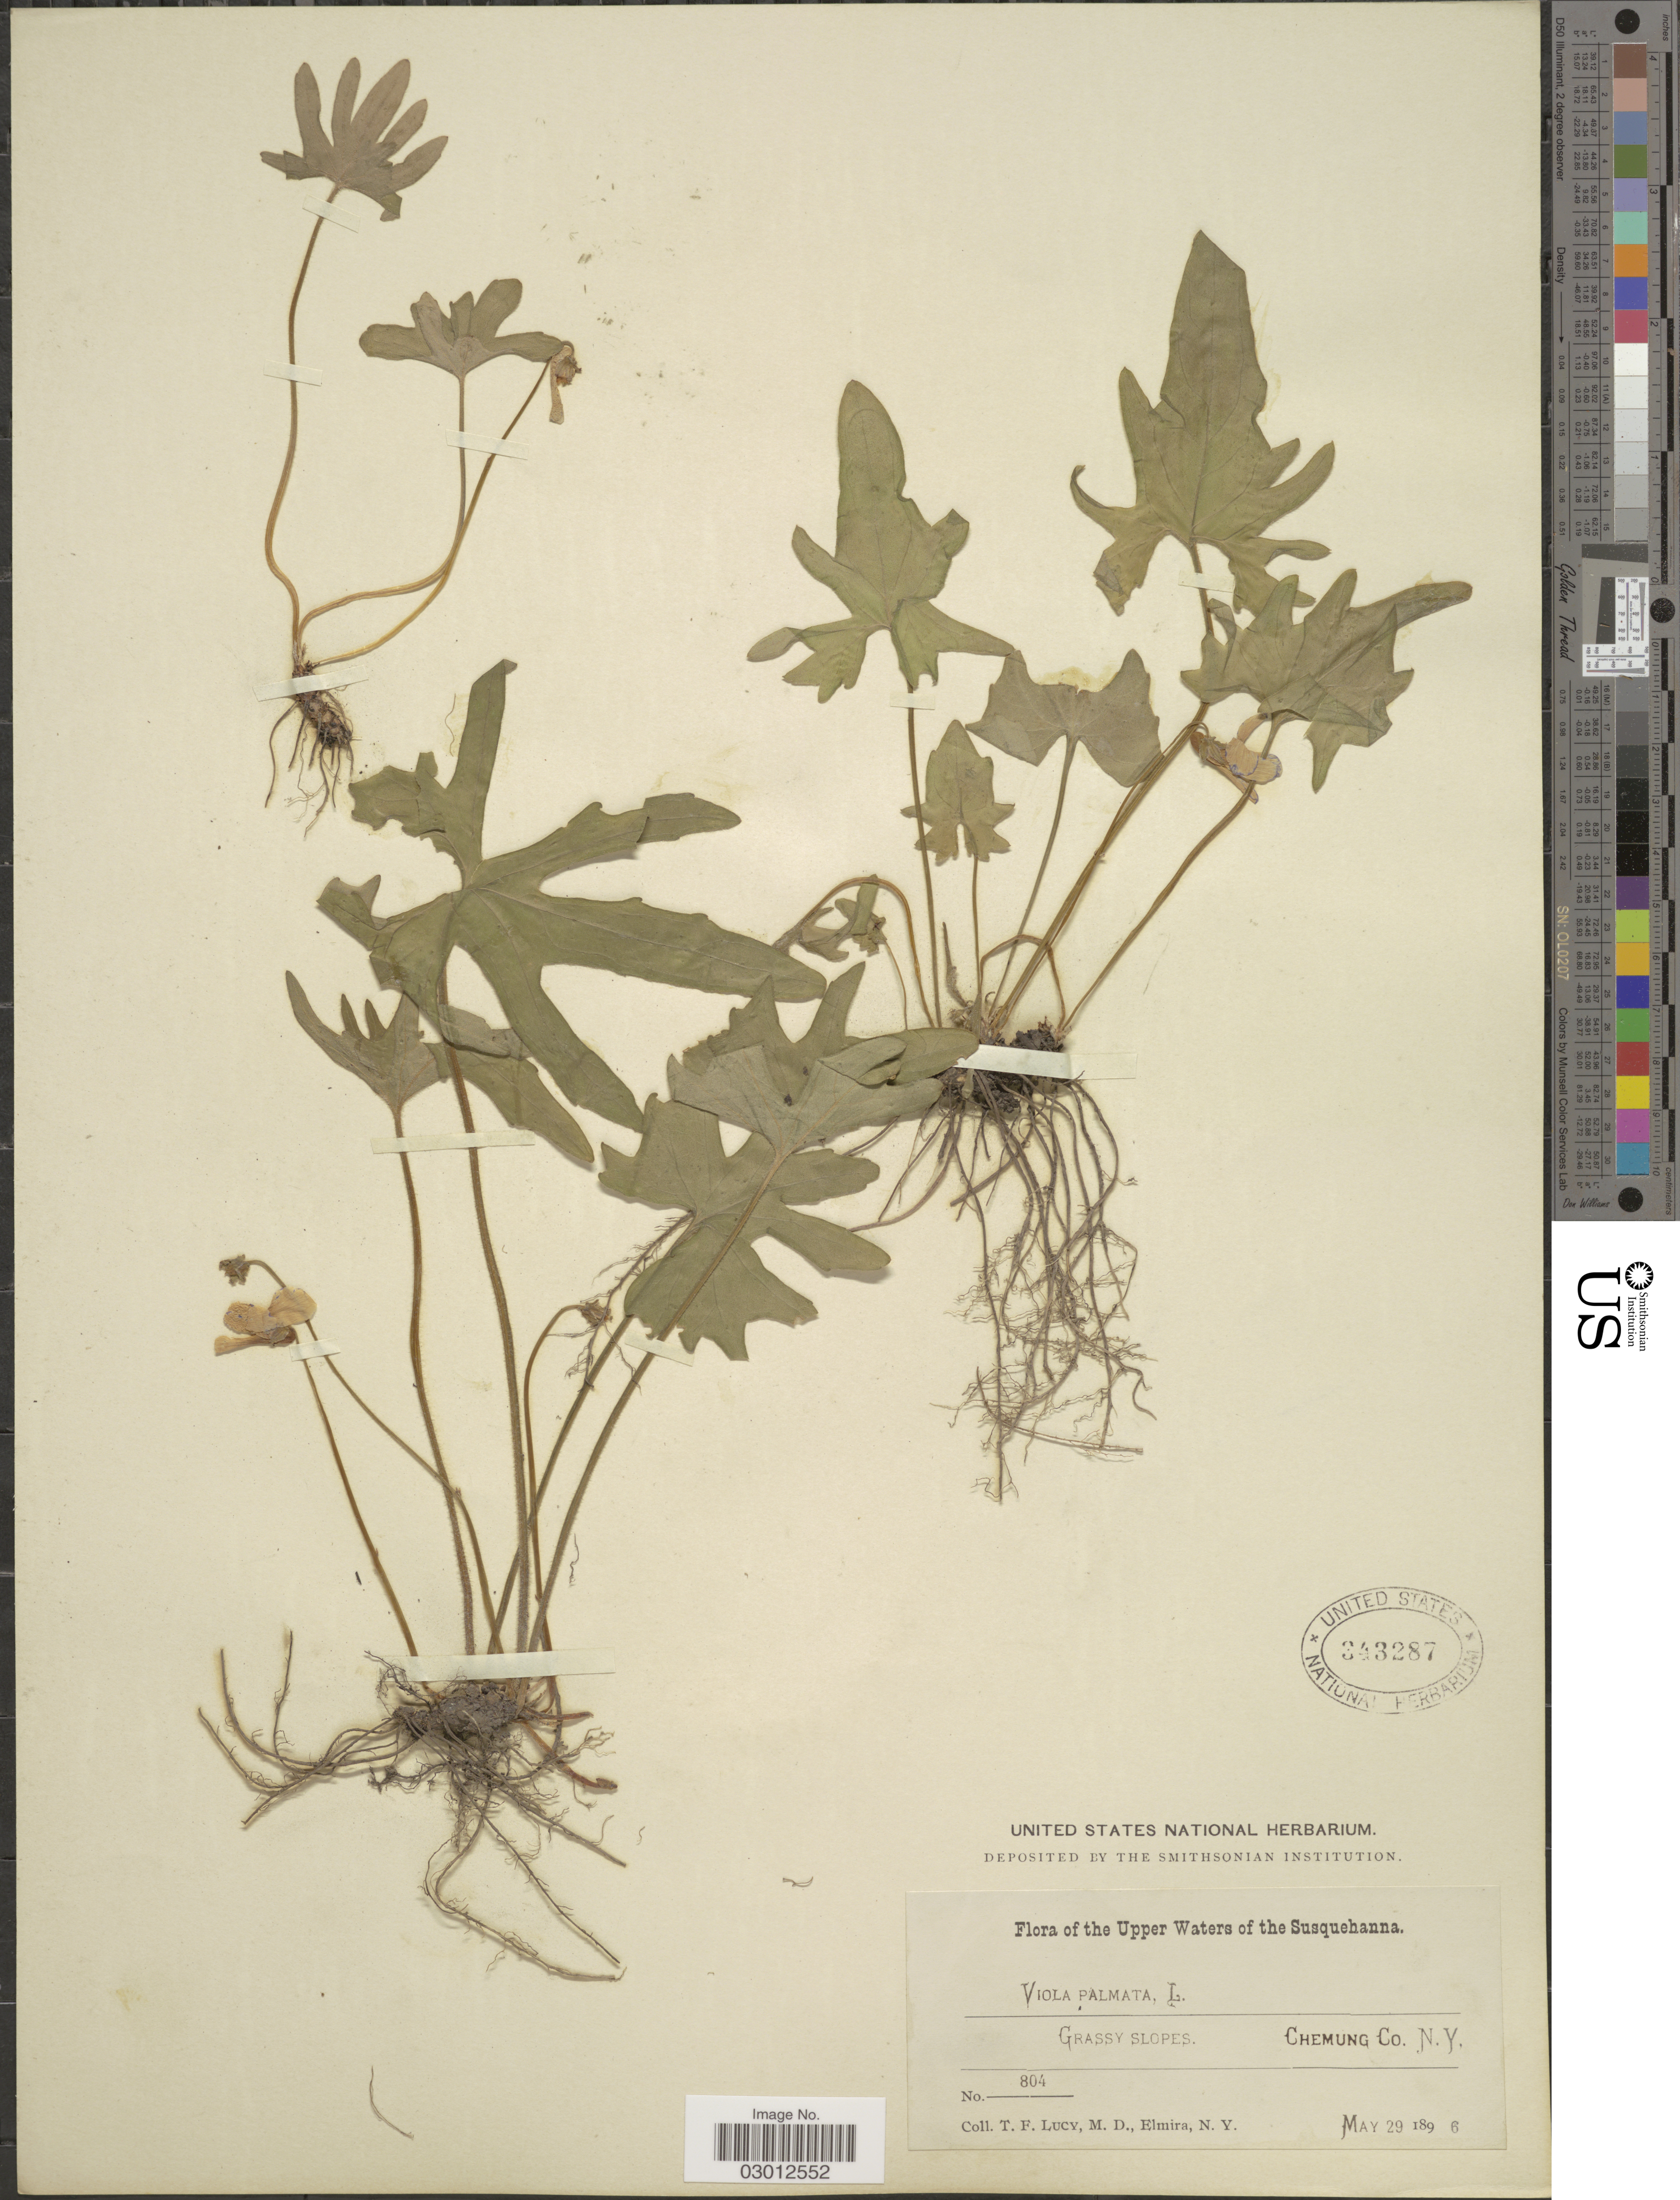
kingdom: Plantae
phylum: Tracheophyta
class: Magnoliopsida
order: Malpighiales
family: Violaceae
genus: Viola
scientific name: Viola palmata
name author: L.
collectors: T. Lucy & M. Elmira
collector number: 804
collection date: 1896-05-29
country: United States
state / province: New York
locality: Upper Waters of the Susquehanna, Chemung Co.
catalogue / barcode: US 343287